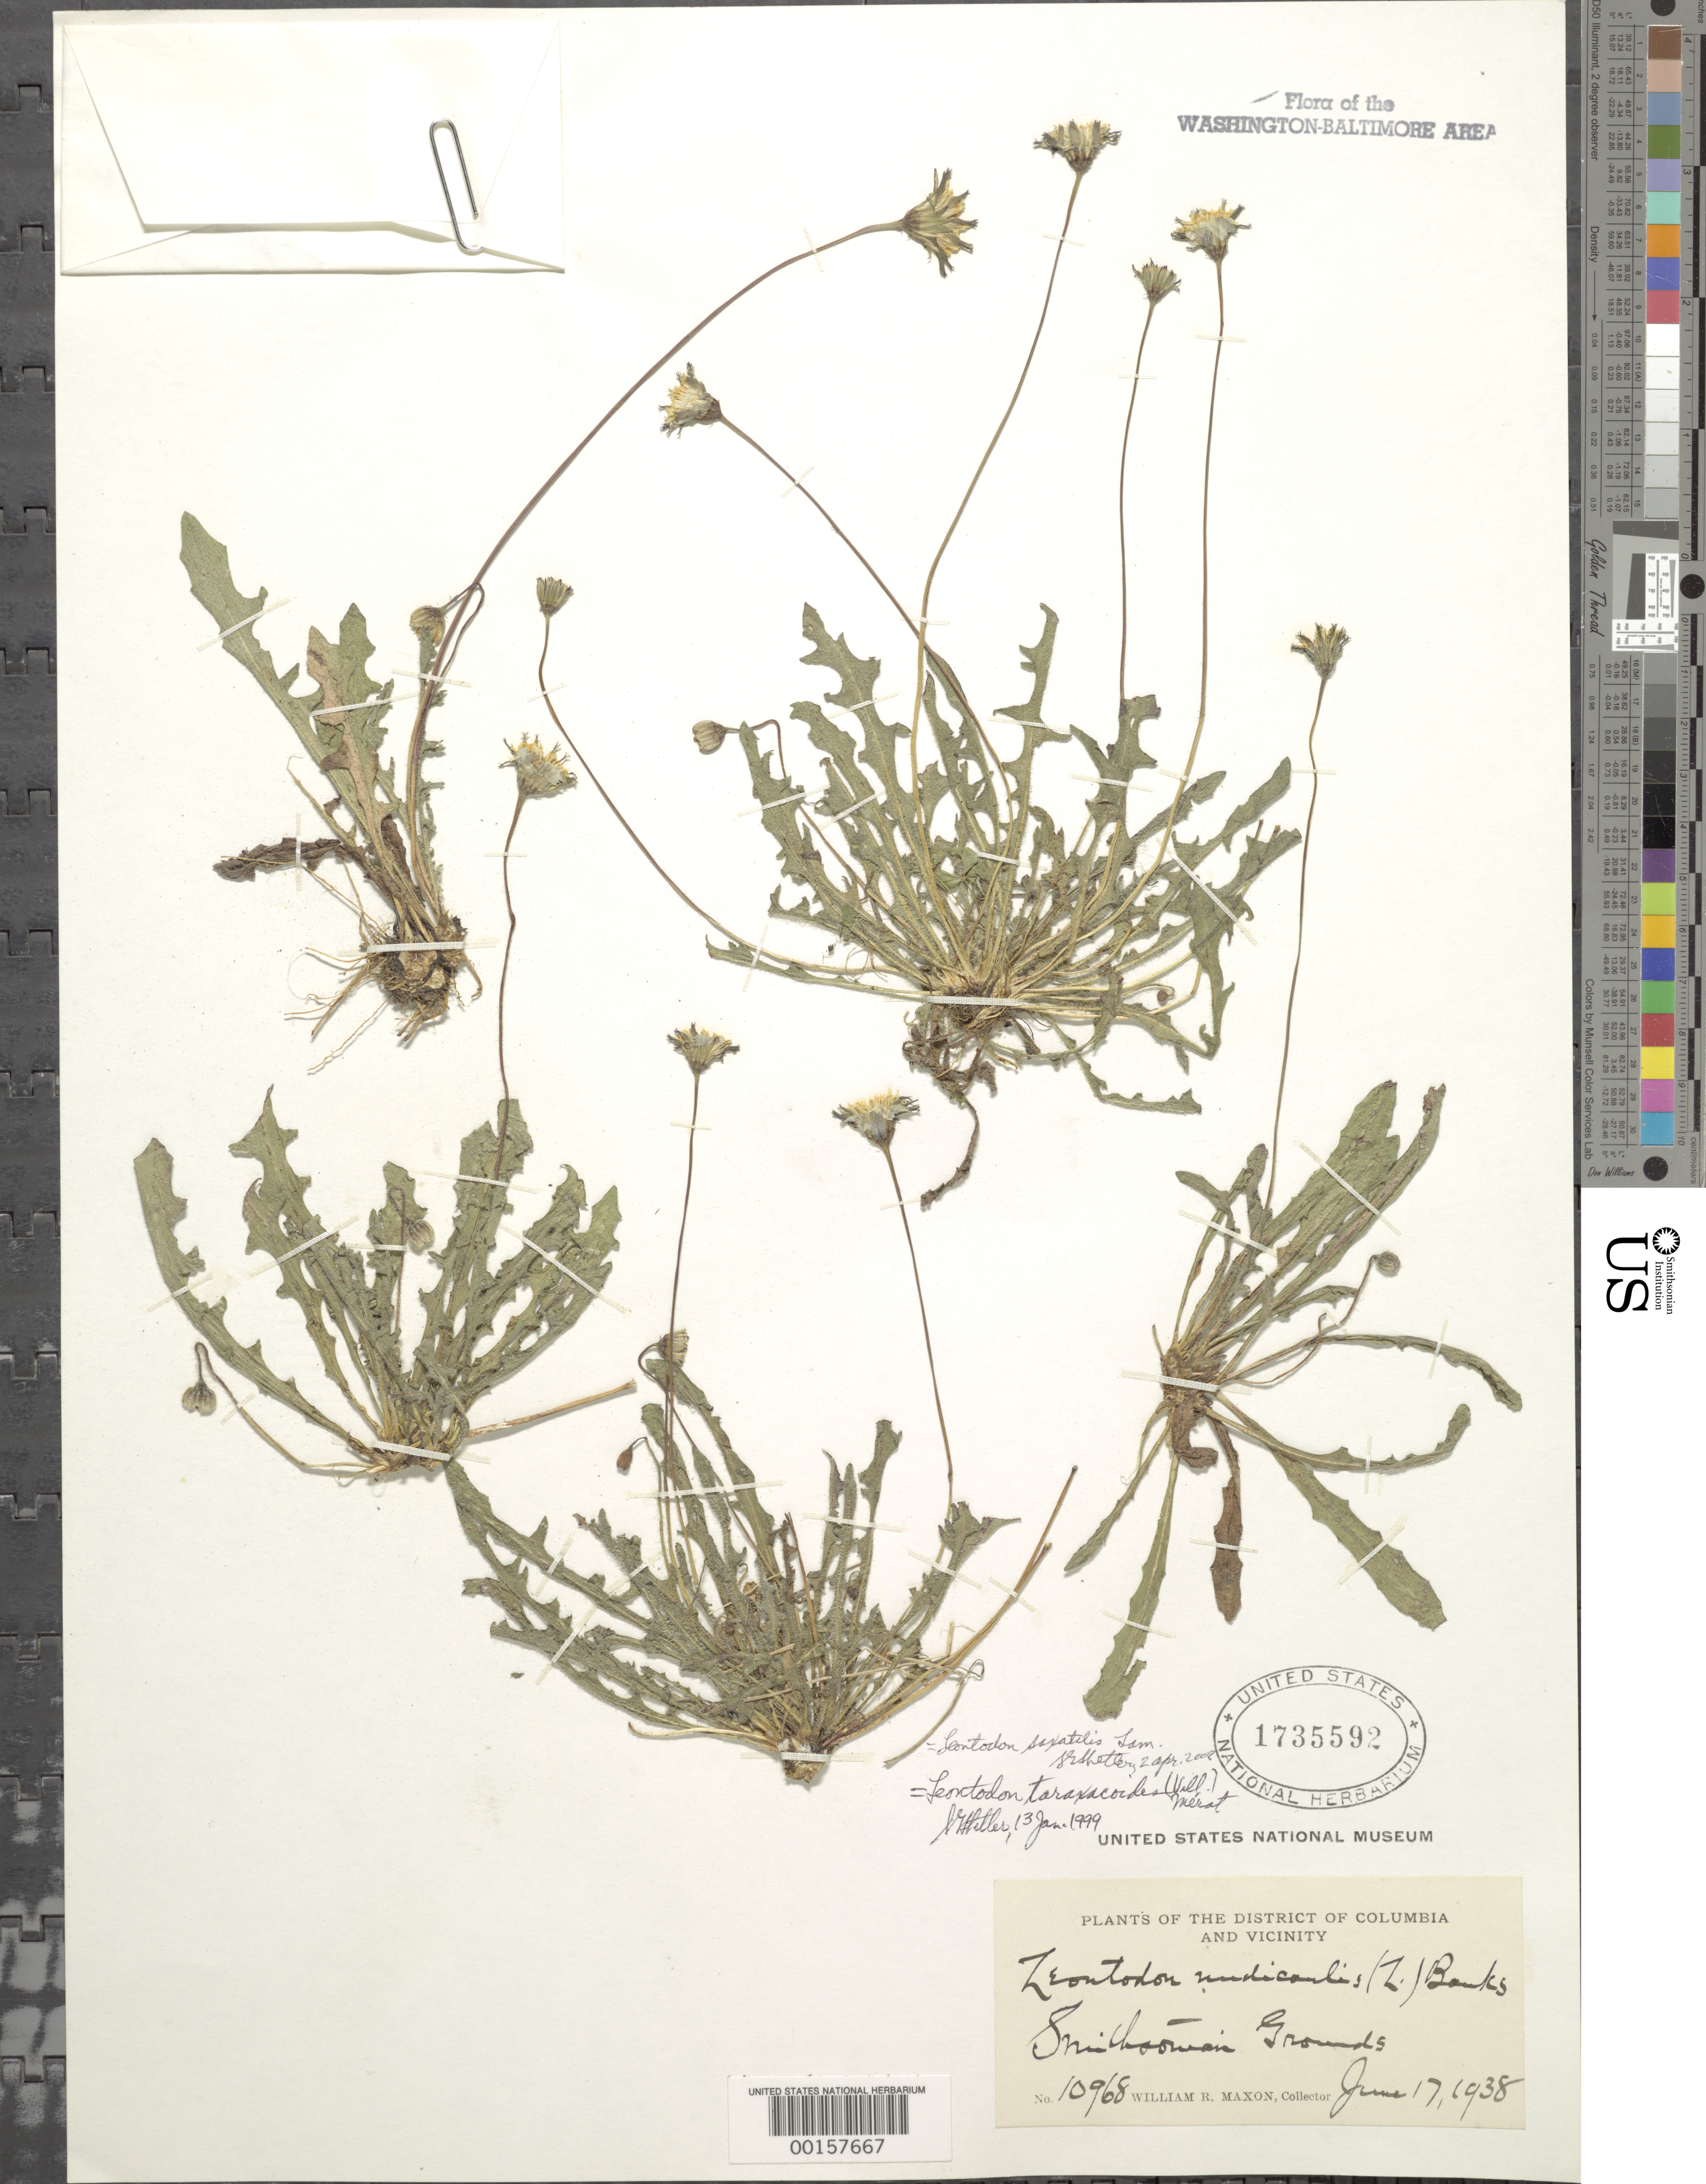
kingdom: Plantae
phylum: Tracheophyta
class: Magnoliopsida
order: Asterales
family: Asteraceae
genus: Leontodon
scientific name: Leontodon crispus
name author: Vill.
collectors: W. R. Maxon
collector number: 10968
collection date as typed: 17 Jun 1938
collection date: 1938-06-17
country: United States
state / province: District of Columbia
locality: Smithsonian grounds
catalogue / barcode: US 1735592